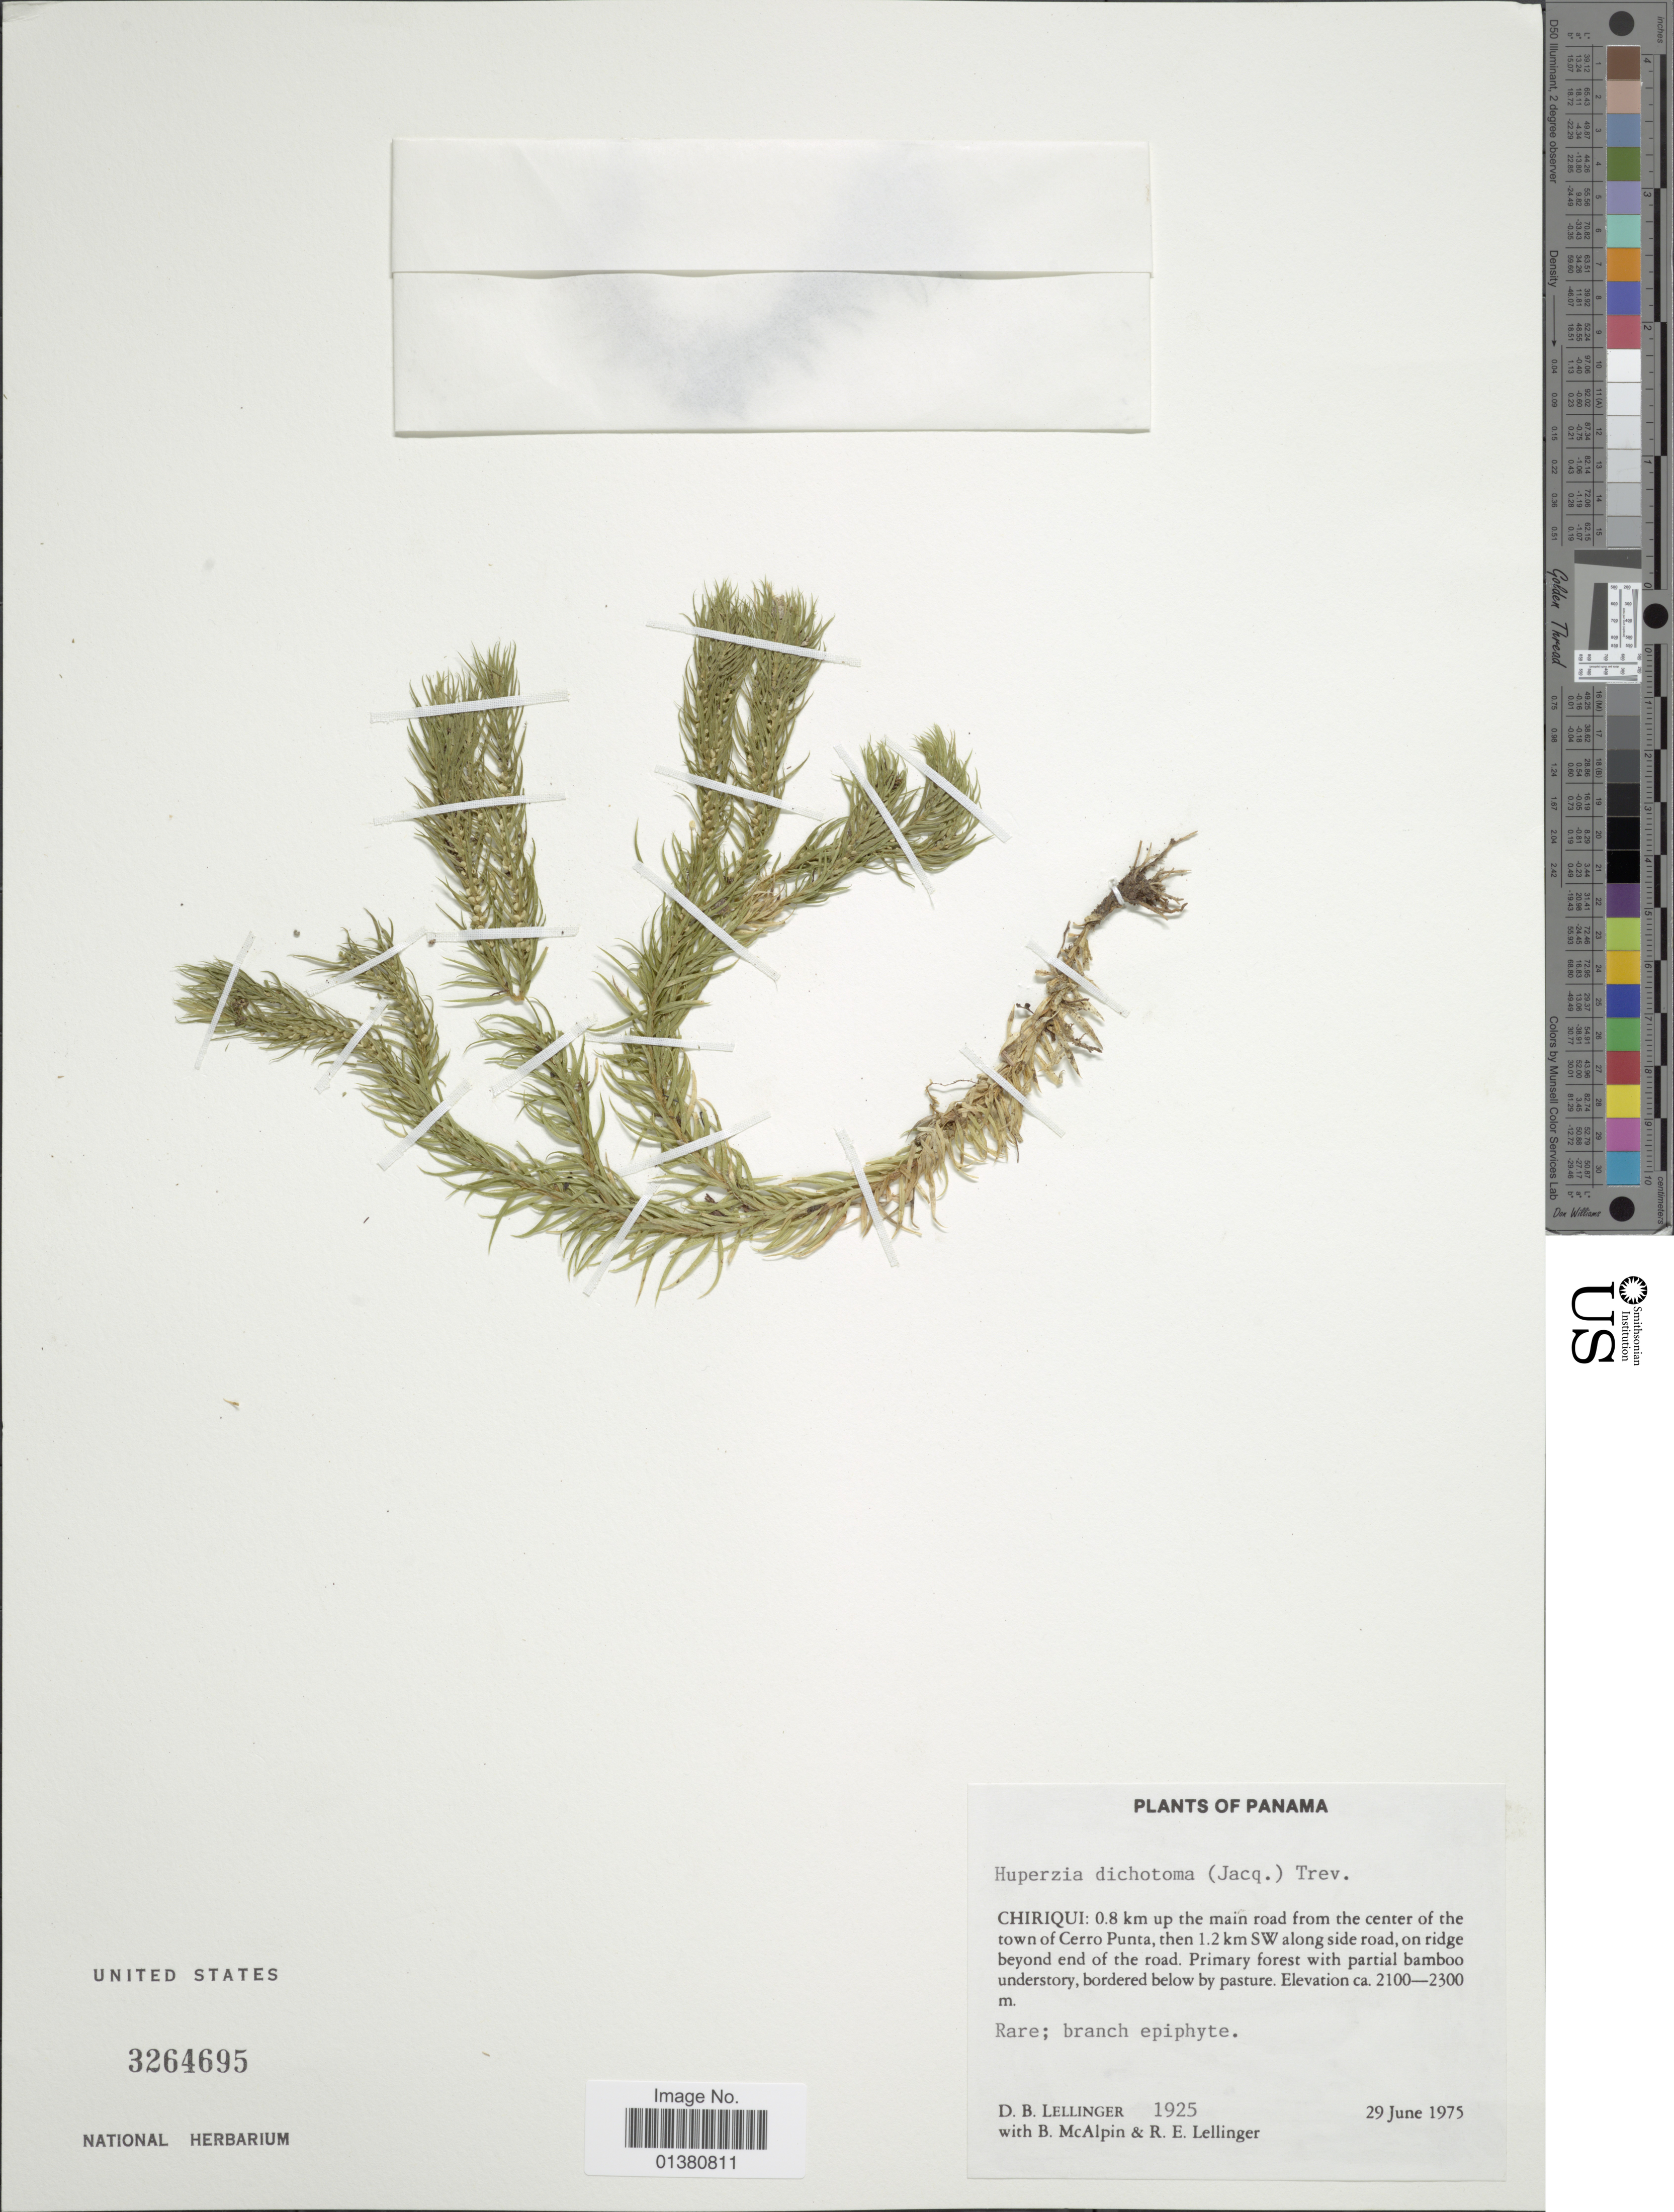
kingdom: Plantae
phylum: Tracheophyta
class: Lycopodiopsida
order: Lycopodiales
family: Lycopodiaceae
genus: Phlegmariurus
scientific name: Phlegmariurus dichotomus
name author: (Jacq.) W.H. Wagner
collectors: D. B. Lellinger, B. Mcalpin & R. E. Lellinger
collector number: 1925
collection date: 1975-06-29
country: Panama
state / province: Chiriqui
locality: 0.8 km up the main road from the center of the town of Cerro Punta, then 1.2 km SW along side road, on ridge beyond end of the road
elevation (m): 2100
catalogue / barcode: US 3264695